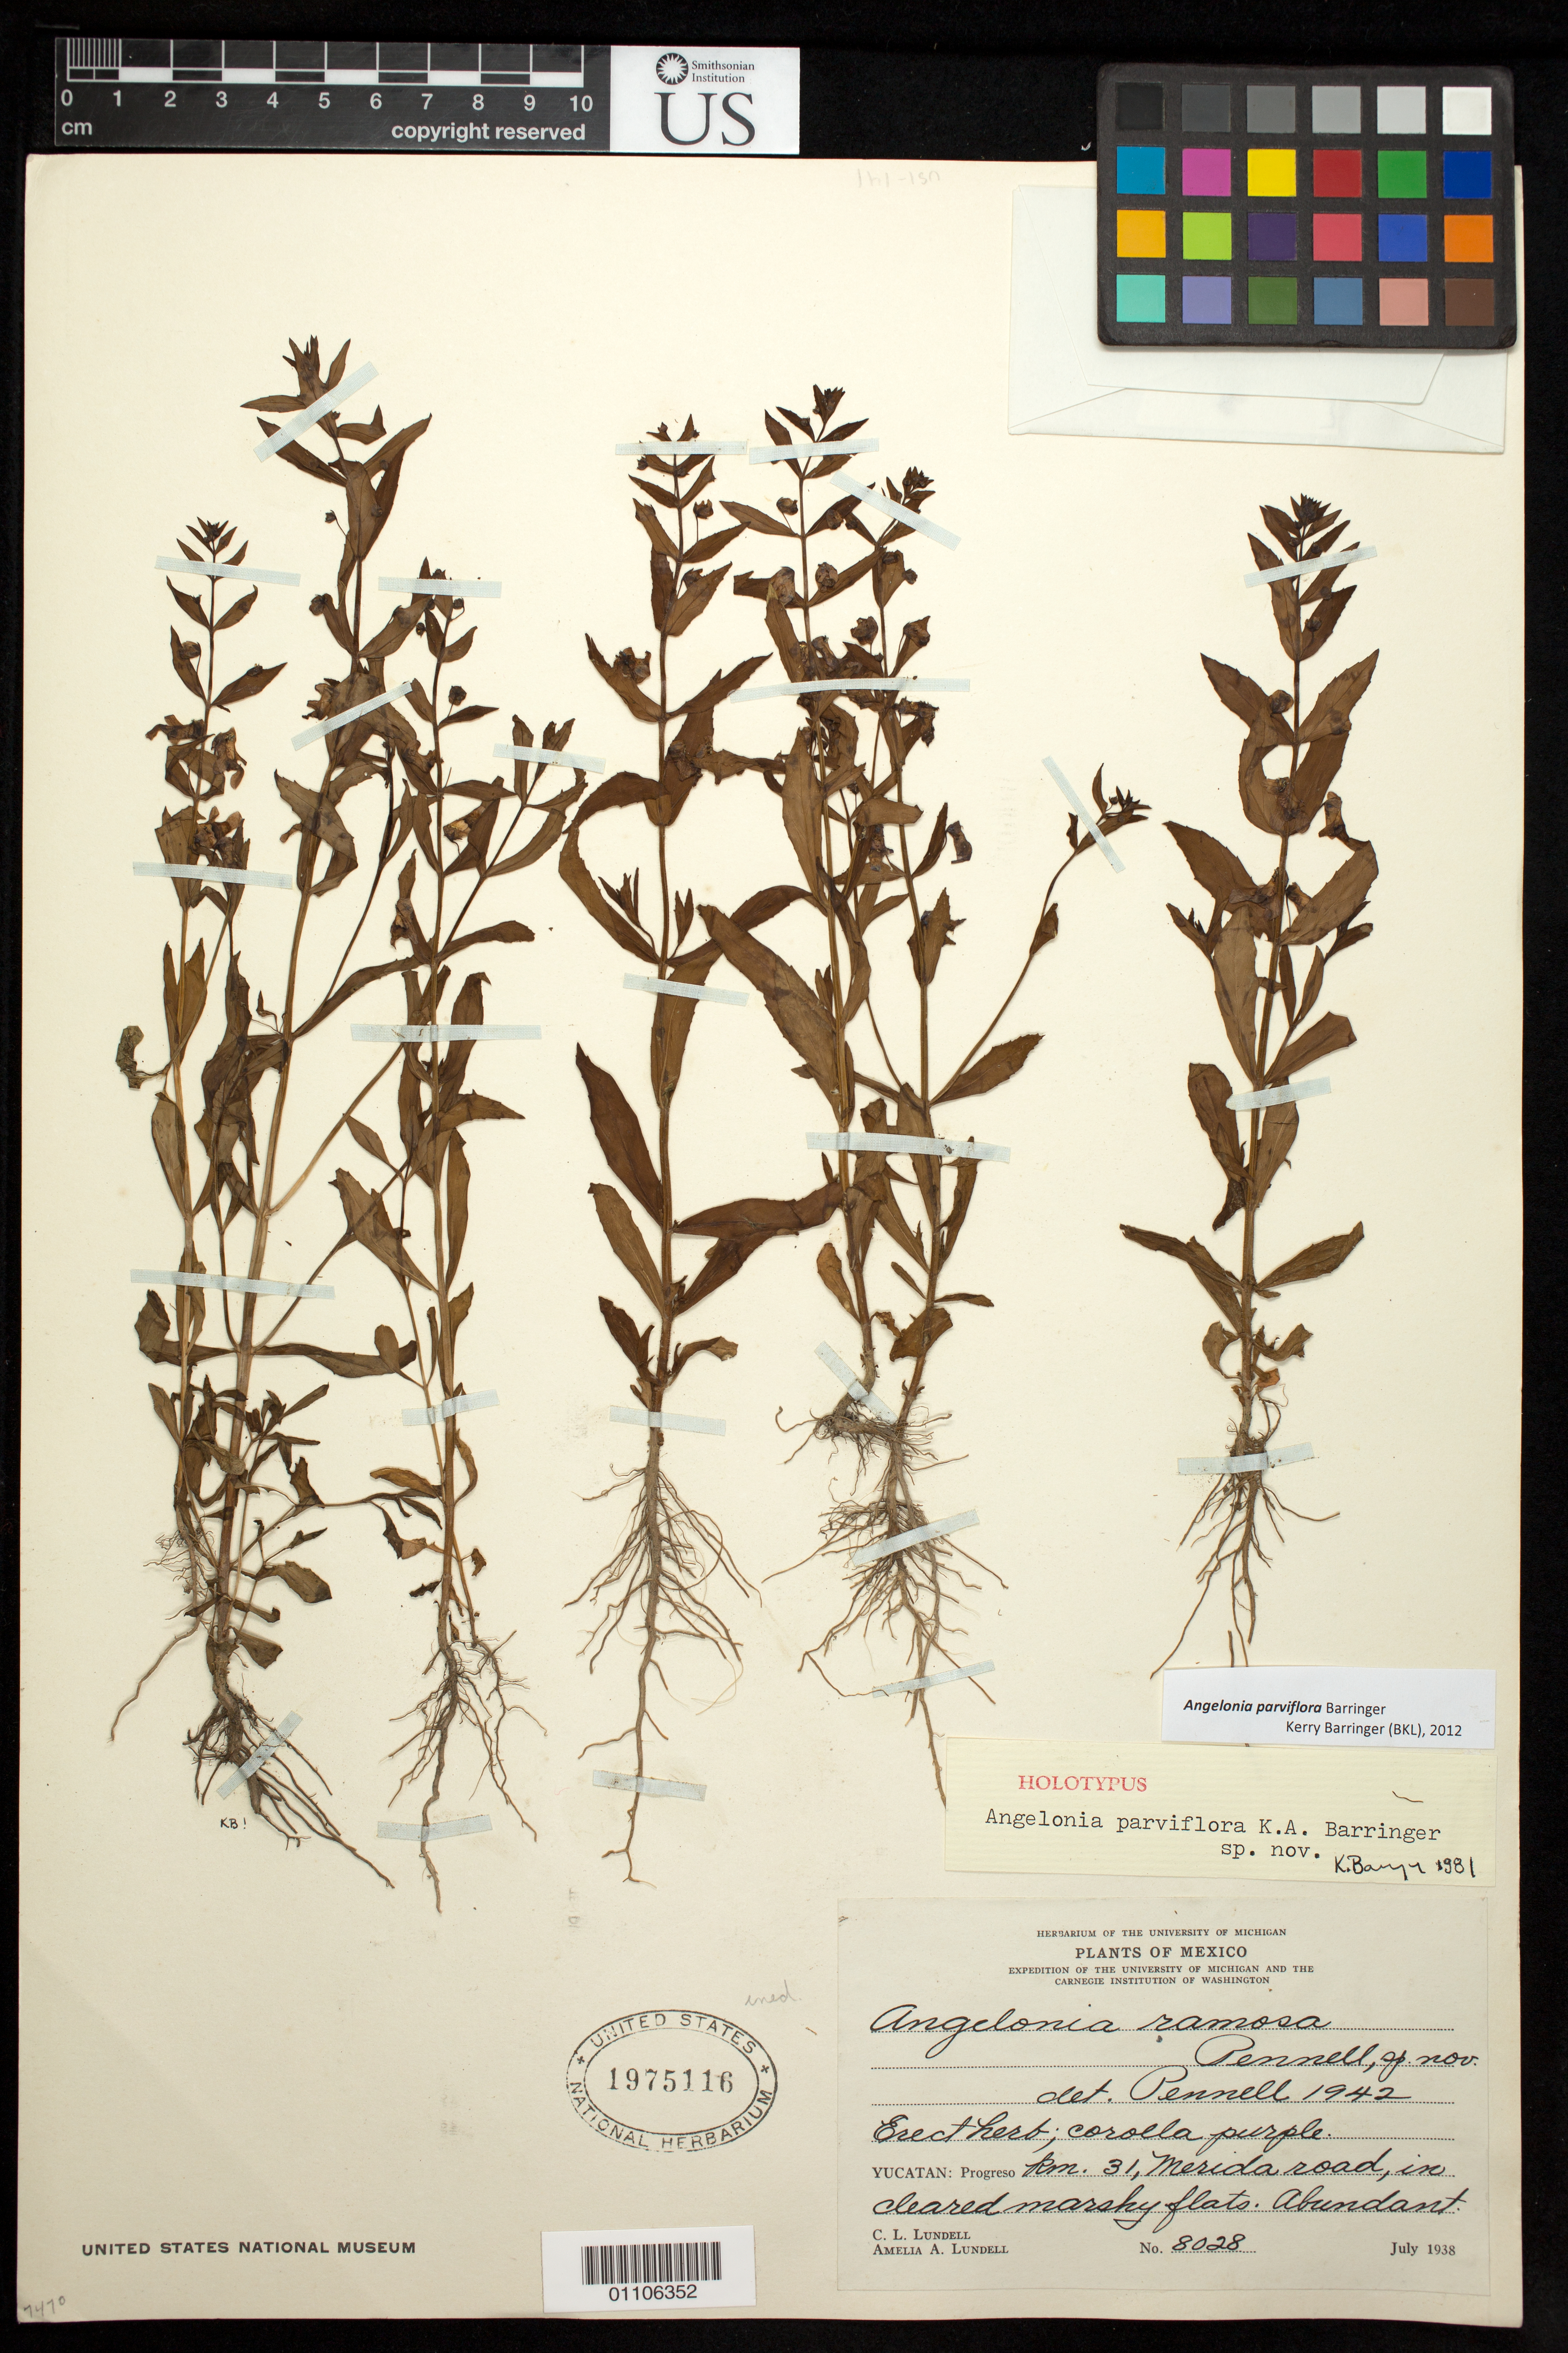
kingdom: Plantae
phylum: Tracheophyta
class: Magnoliopsida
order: Lamiales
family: Plantaginaceae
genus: Angelonia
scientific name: Angelonia parviflora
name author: Barringer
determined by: Barringer, K. A.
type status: Holotype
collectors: C. L. Lundell & A. A. Lundell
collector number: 8028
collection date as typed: Jul 1938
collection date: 1938-07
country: Mexico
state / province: Yucatan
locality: Progreso, km 31, Merida road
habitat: In cleared marshy flats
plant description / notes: Specimen originally annotated as "Angelonia ramosa Pannell, sp. nov." [ined. name never published]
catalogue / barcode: US 1975116